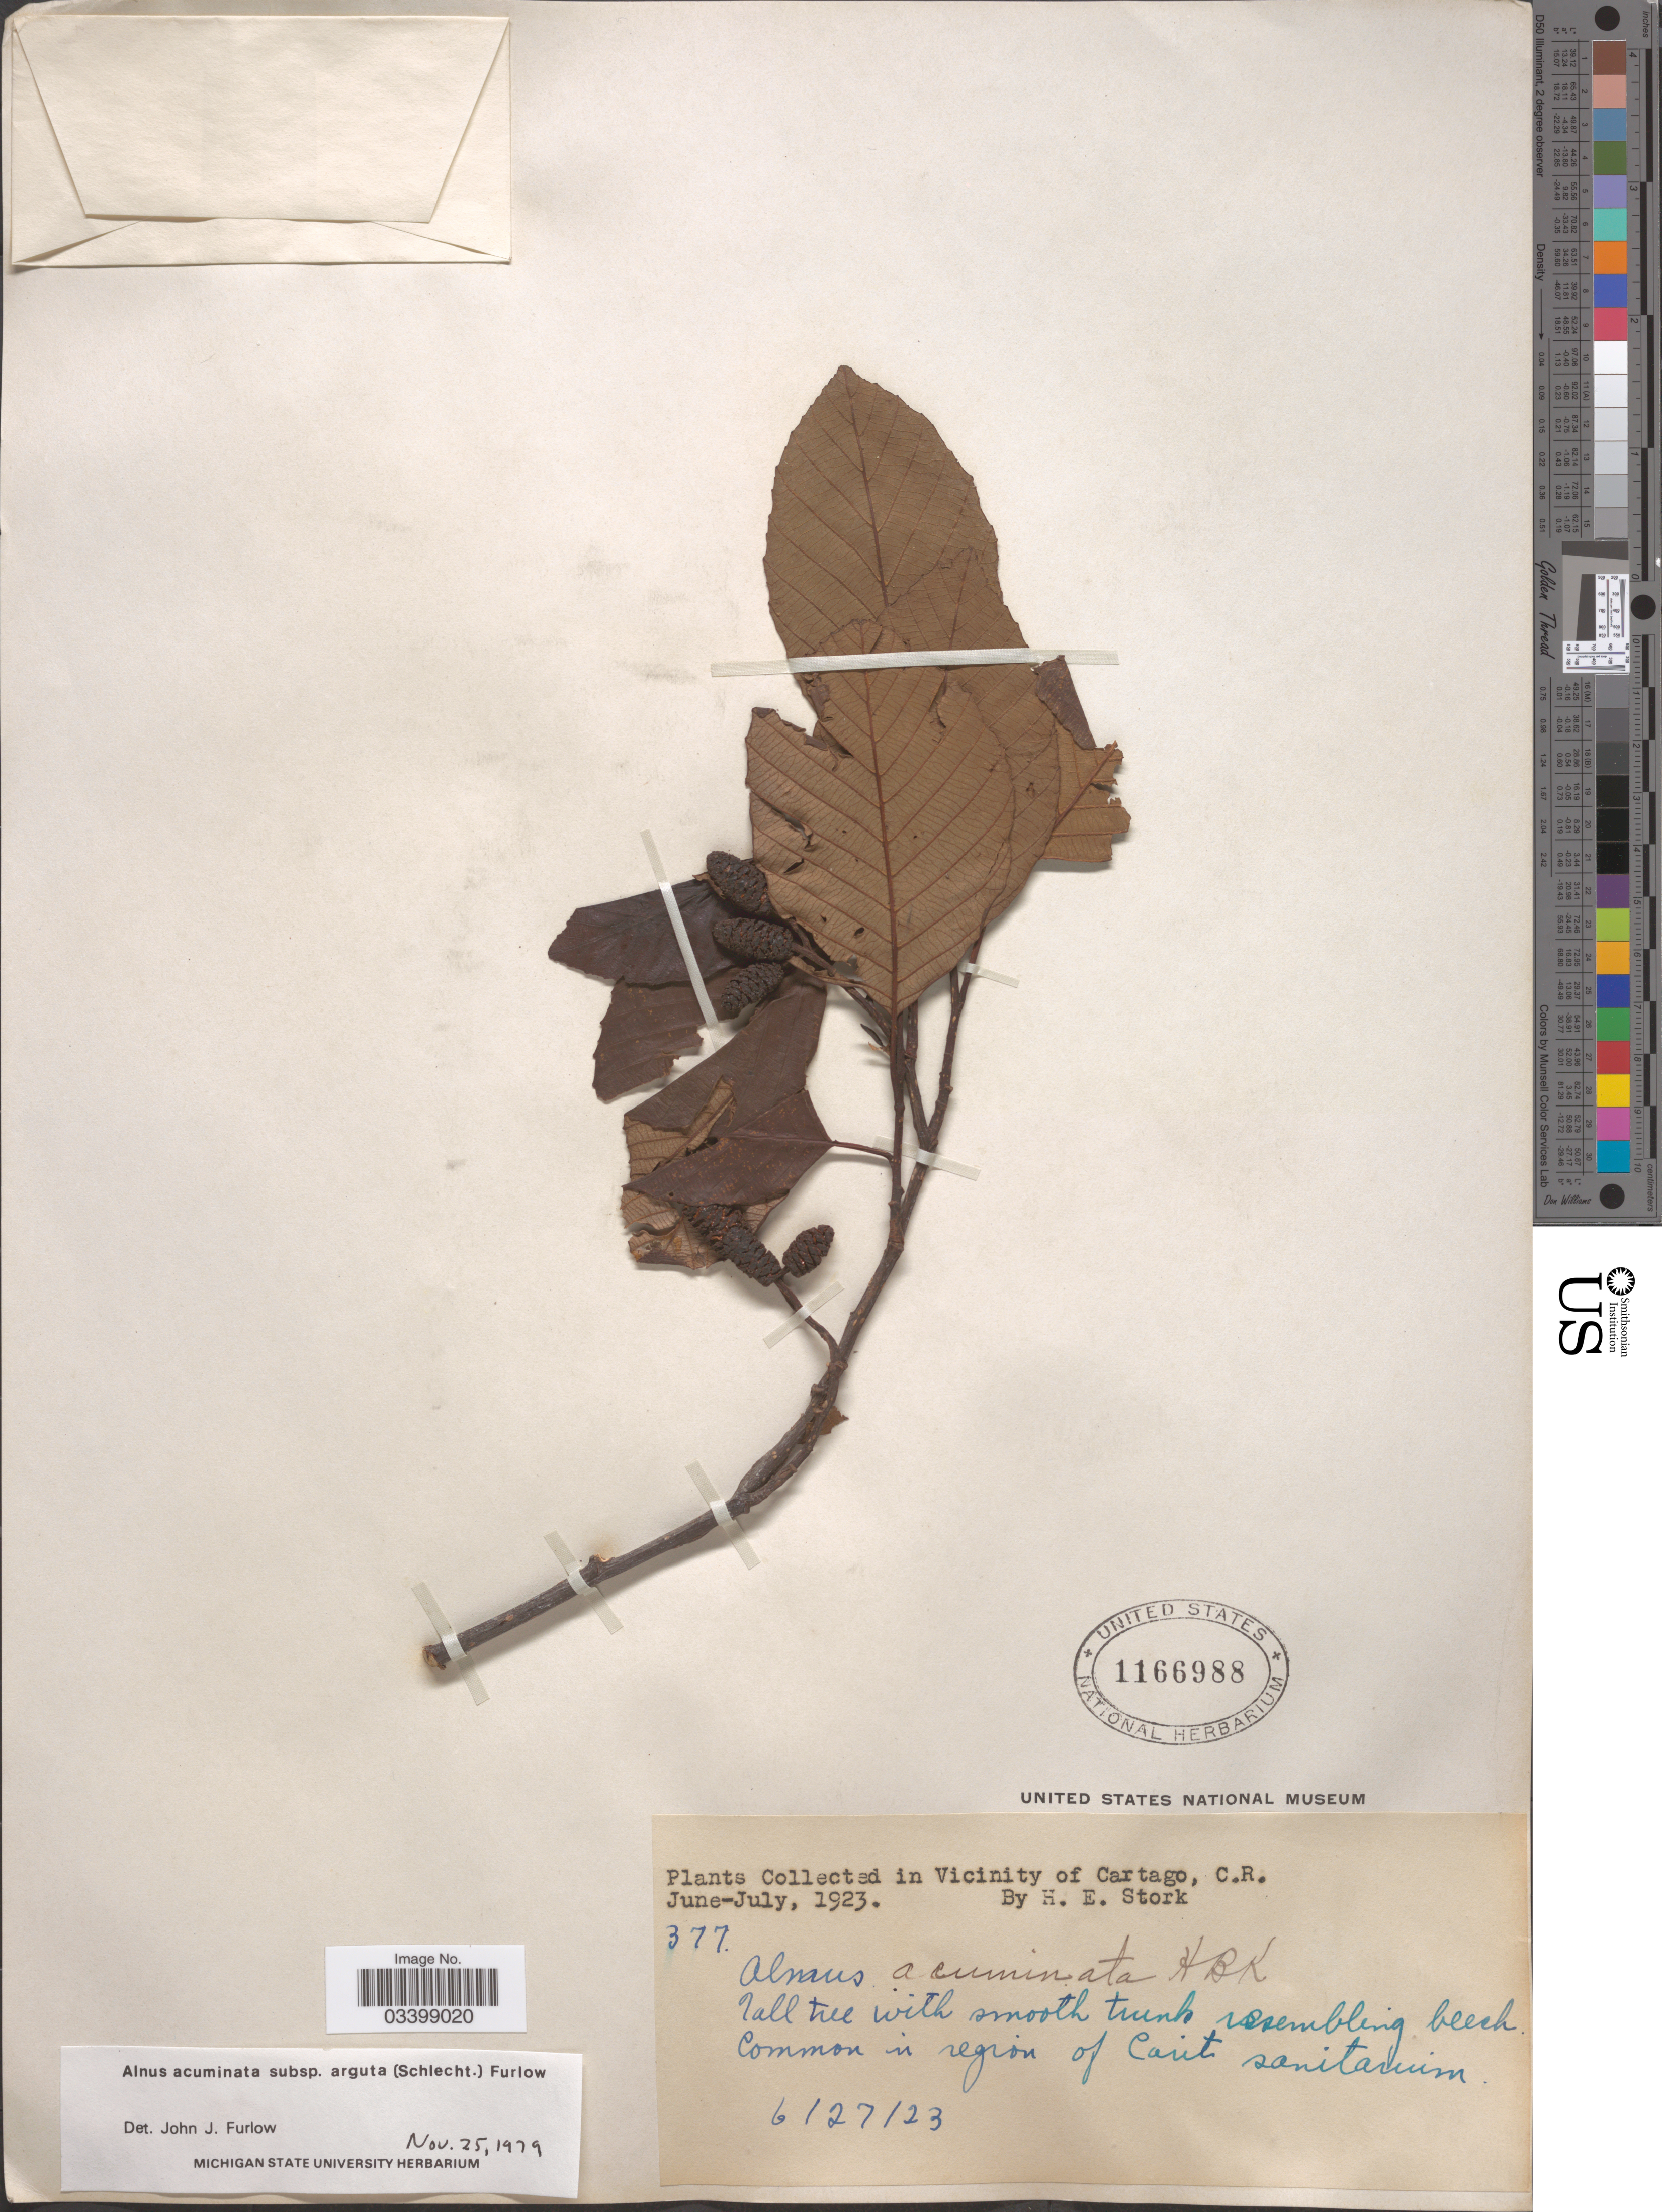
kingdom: Plantae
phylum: Tracheophyta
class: Magnoliopsida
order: Fagales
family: Betulaceae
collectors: H. E. Stork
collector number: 377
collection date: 1923-06-27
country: Costa Rica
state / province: Cartago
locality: In Vicinity of Cartago. Common in region of Carit sanitarium. [unsure placement]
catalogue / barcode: US 1166988